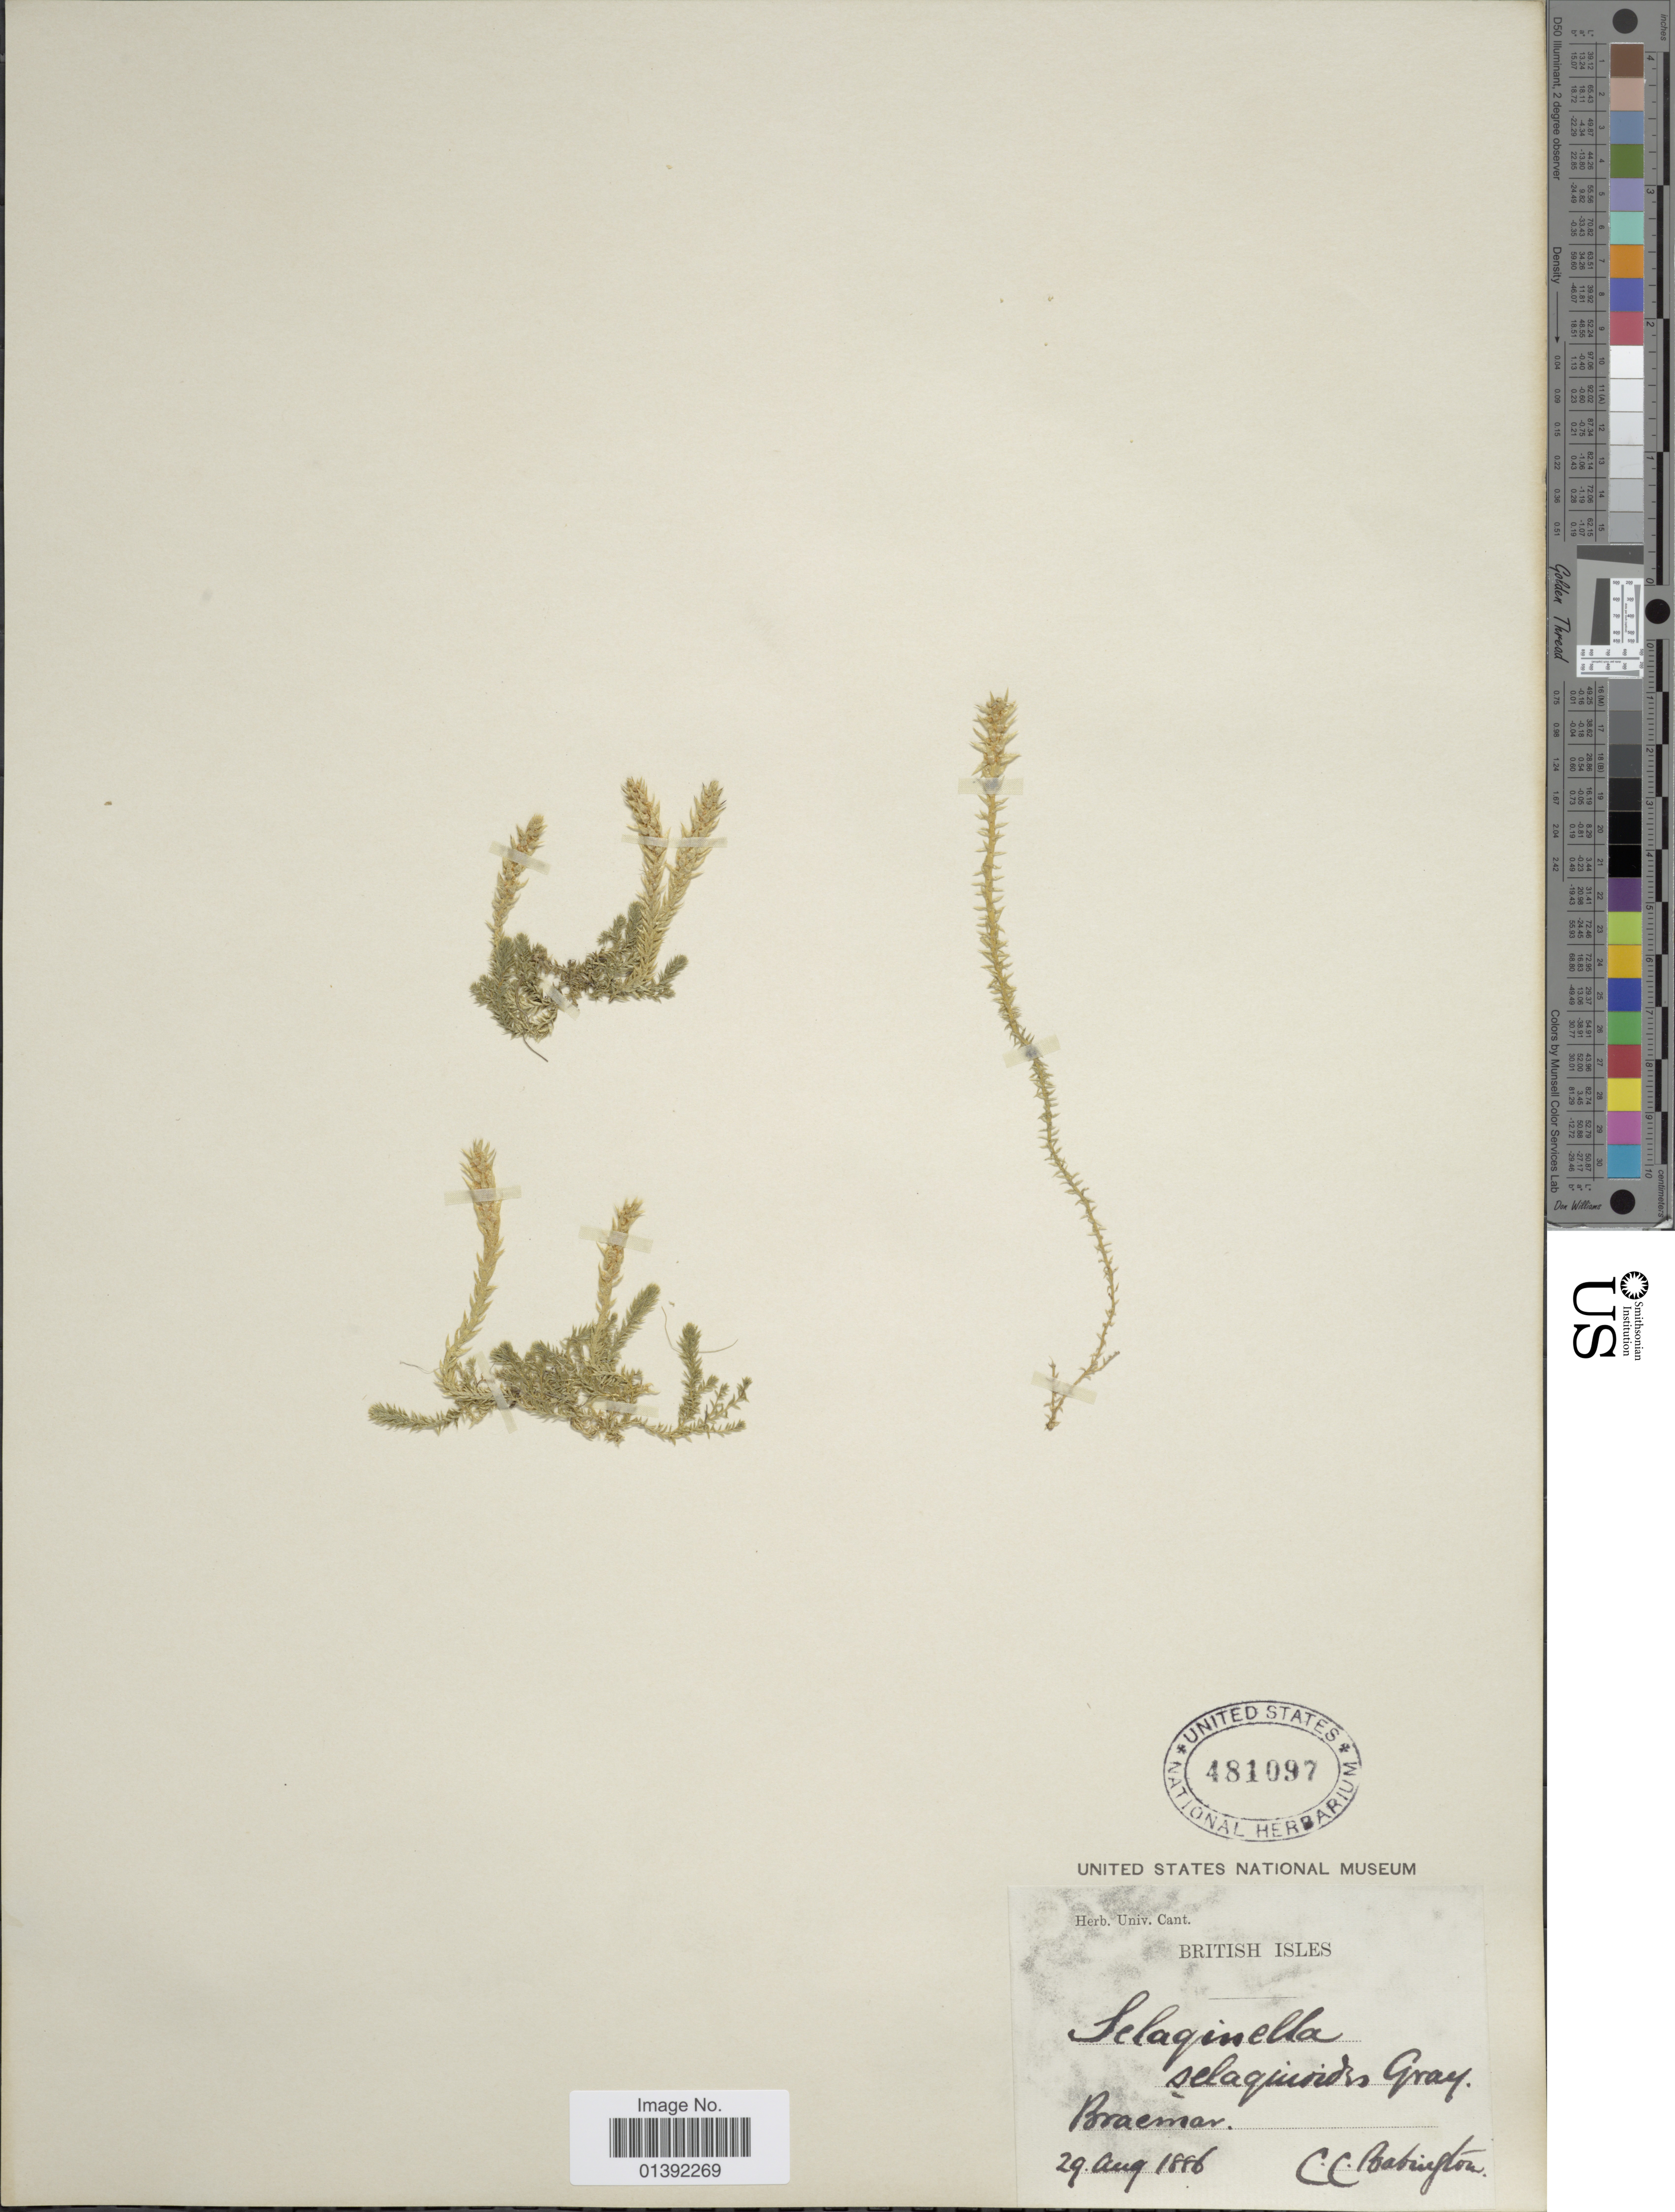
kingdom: Plantae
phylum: Tracheophyta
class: Lycopodiopsida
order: Selaginellales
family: Selaginellaceae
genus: Selaginella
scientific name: Selaginella selaginoides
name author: (L.) Link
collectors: C. Babington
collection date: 1886-08-29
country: United Kingdom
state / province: Scotland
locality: Braemar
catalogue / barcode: US 481097